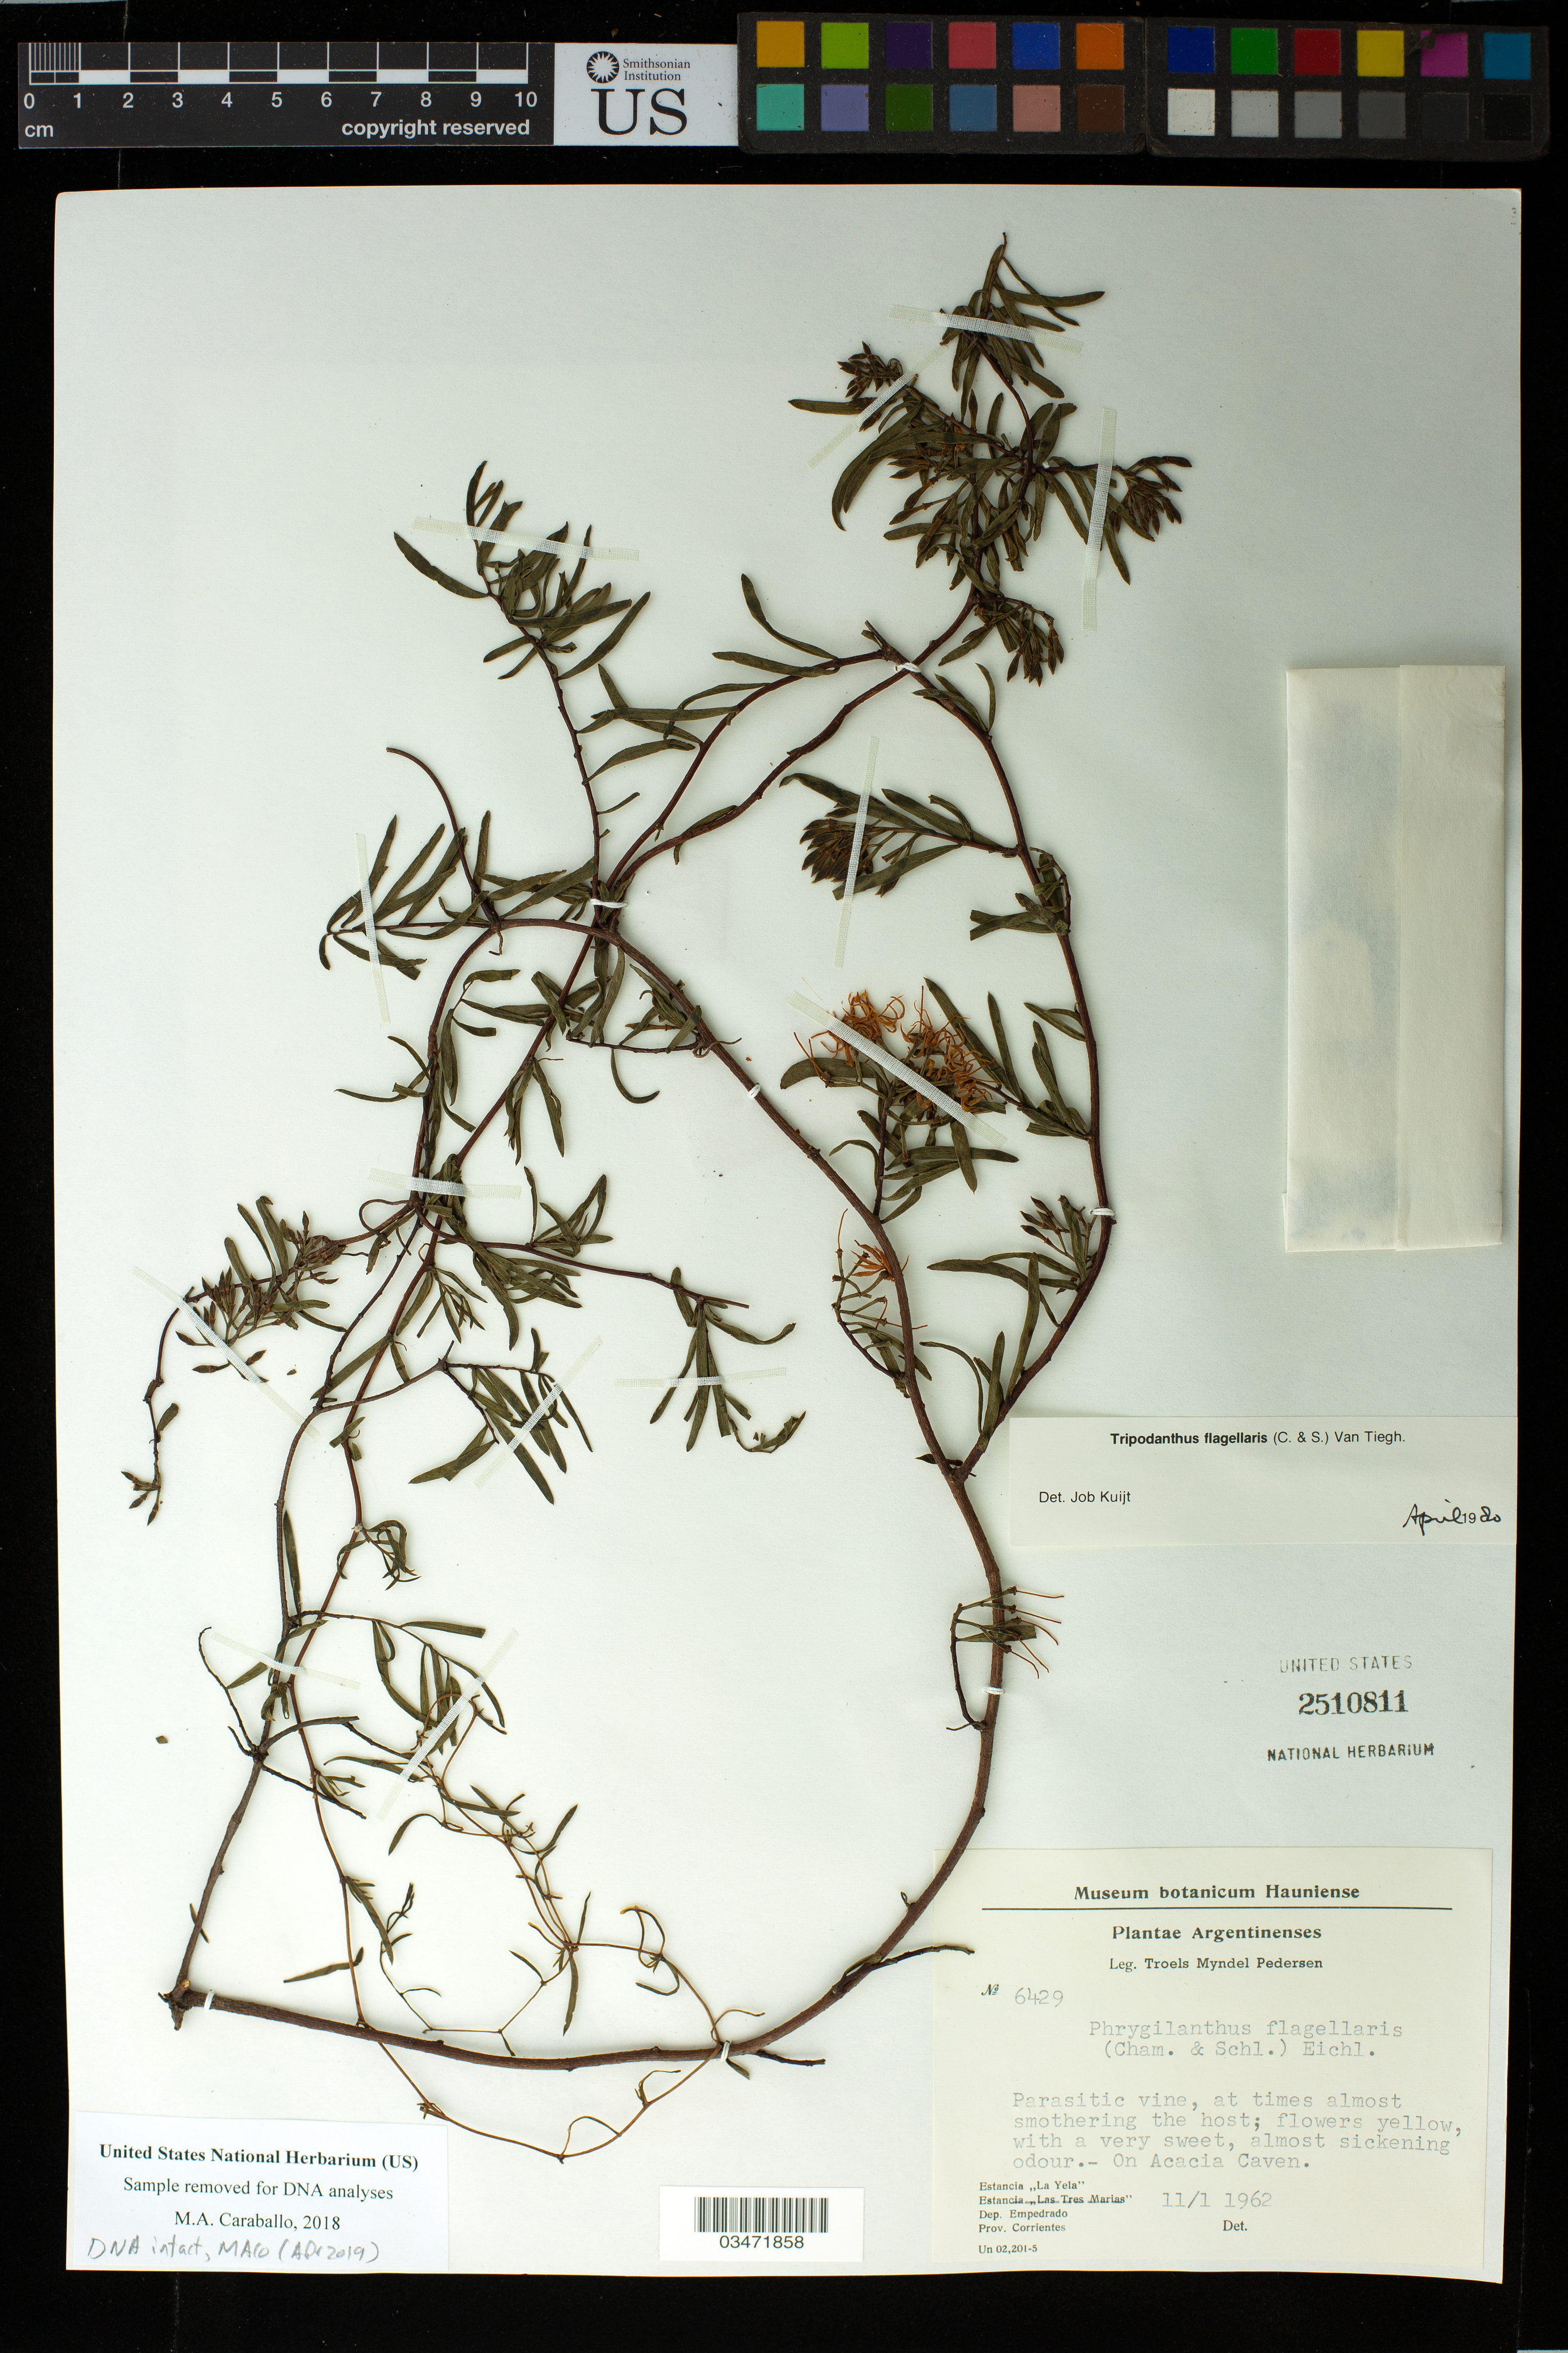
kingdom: Plantae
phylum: Tracheophyta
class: Magnoliopsida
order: Santalales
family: Loranthaceae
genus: Tripodanthus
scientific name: Tripodanthus flagellaris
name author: (Cham. & Schltdl.) Tiegh.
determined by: Kuijt, Job, (CANADA)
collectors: T. M. Pedersen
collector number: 6429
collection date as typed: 11/1 1962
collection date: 1962-01-11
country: Argentina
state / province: Corrientes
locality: Dep. Empedrado. Estancia La Yela. Estancia Las Tres Marias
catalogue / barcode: US 2510811